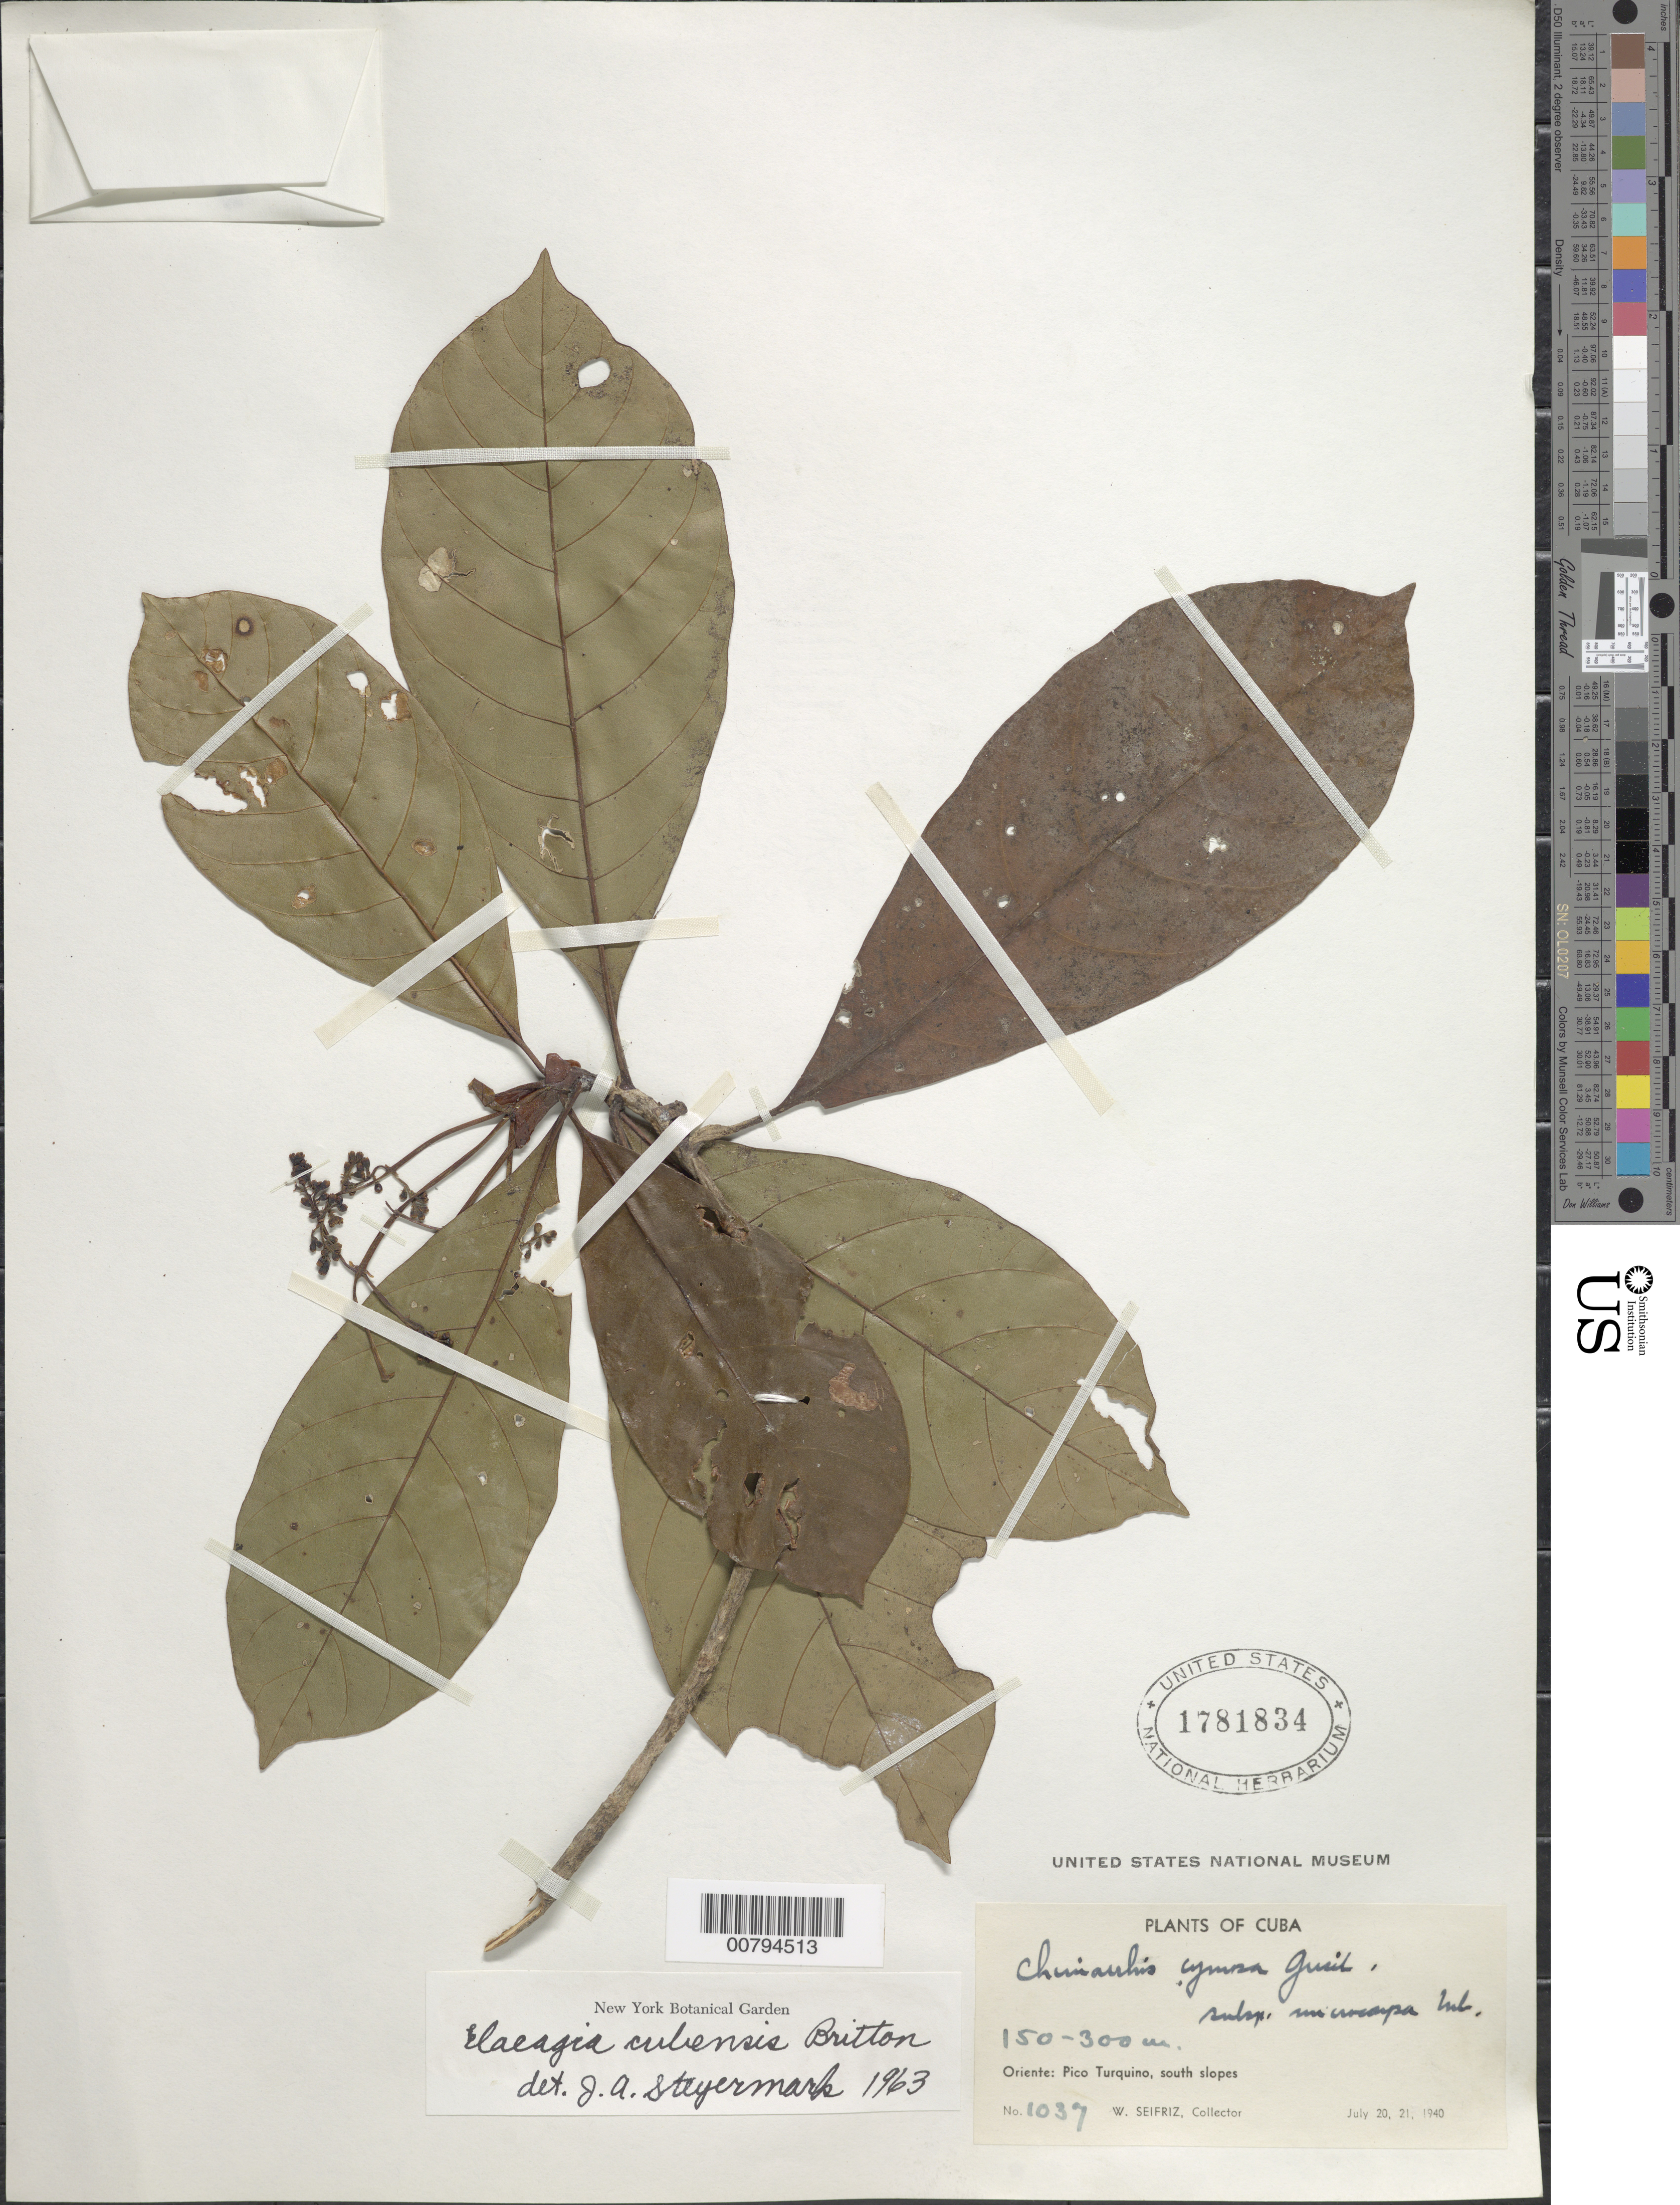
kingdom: Plantae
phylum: Tracheophyta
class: Magnoliopsida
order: Gentianales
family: Rubiaceae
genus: Elaeagia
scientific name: Elaeagia cubensis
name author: Britton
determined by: Steyermark, Julian A., (VEN)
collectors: W. Seifriz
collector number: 1037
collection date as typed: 20 Jul 1940 to 21 Jul 1940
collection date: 1940-07-20/1940-07-21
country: Cuba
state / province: Oriente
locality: Pico Turquino, south slopes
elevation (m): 150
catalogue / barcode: US 1781834